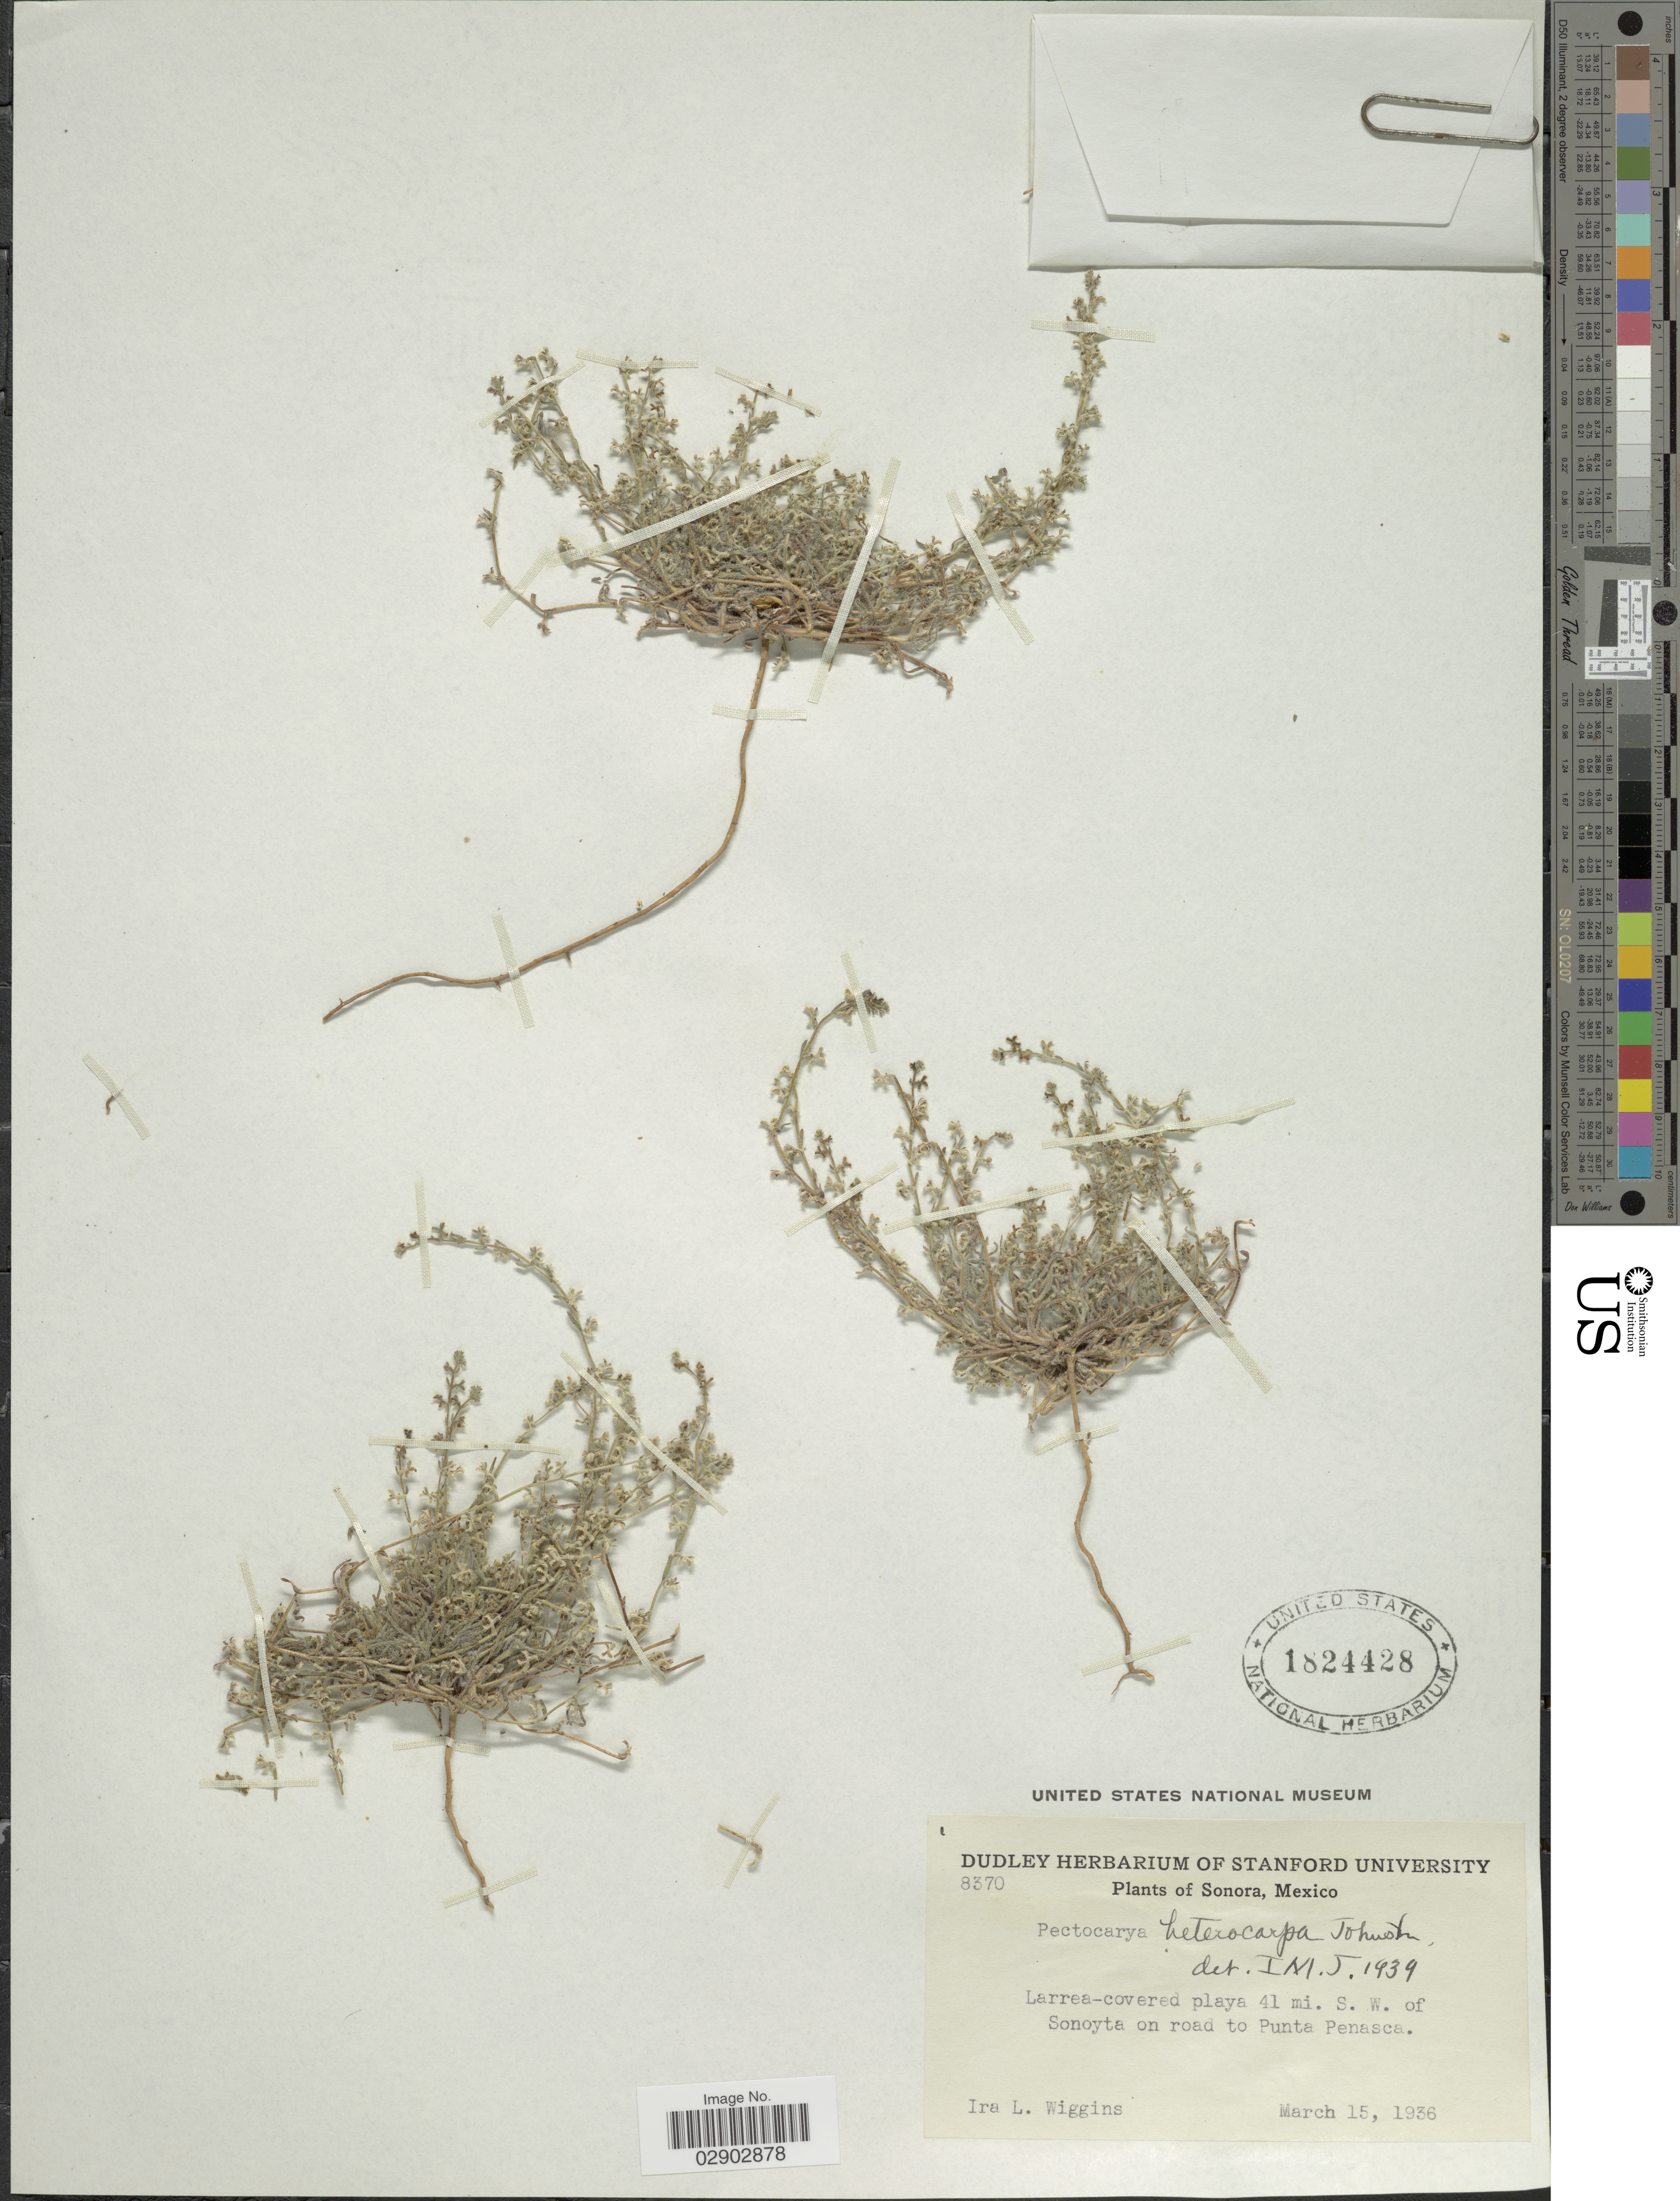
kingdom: Plantae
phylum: Tracheophyta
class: Magnoliopsida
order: Boraginales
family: Boraginaceae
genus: Pectocarya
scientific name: Pectocarya heterocarpa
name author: (I.M. Johnst.) I.M. Johnst.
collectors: I. L. Wiggins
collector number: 8370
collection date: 1936-03-15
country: Mexico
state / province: Sonora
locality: Larrea-covered playa 41 mi. S. W. of Sonoyta on road to Punta Penasca.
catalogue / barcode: US 1824428